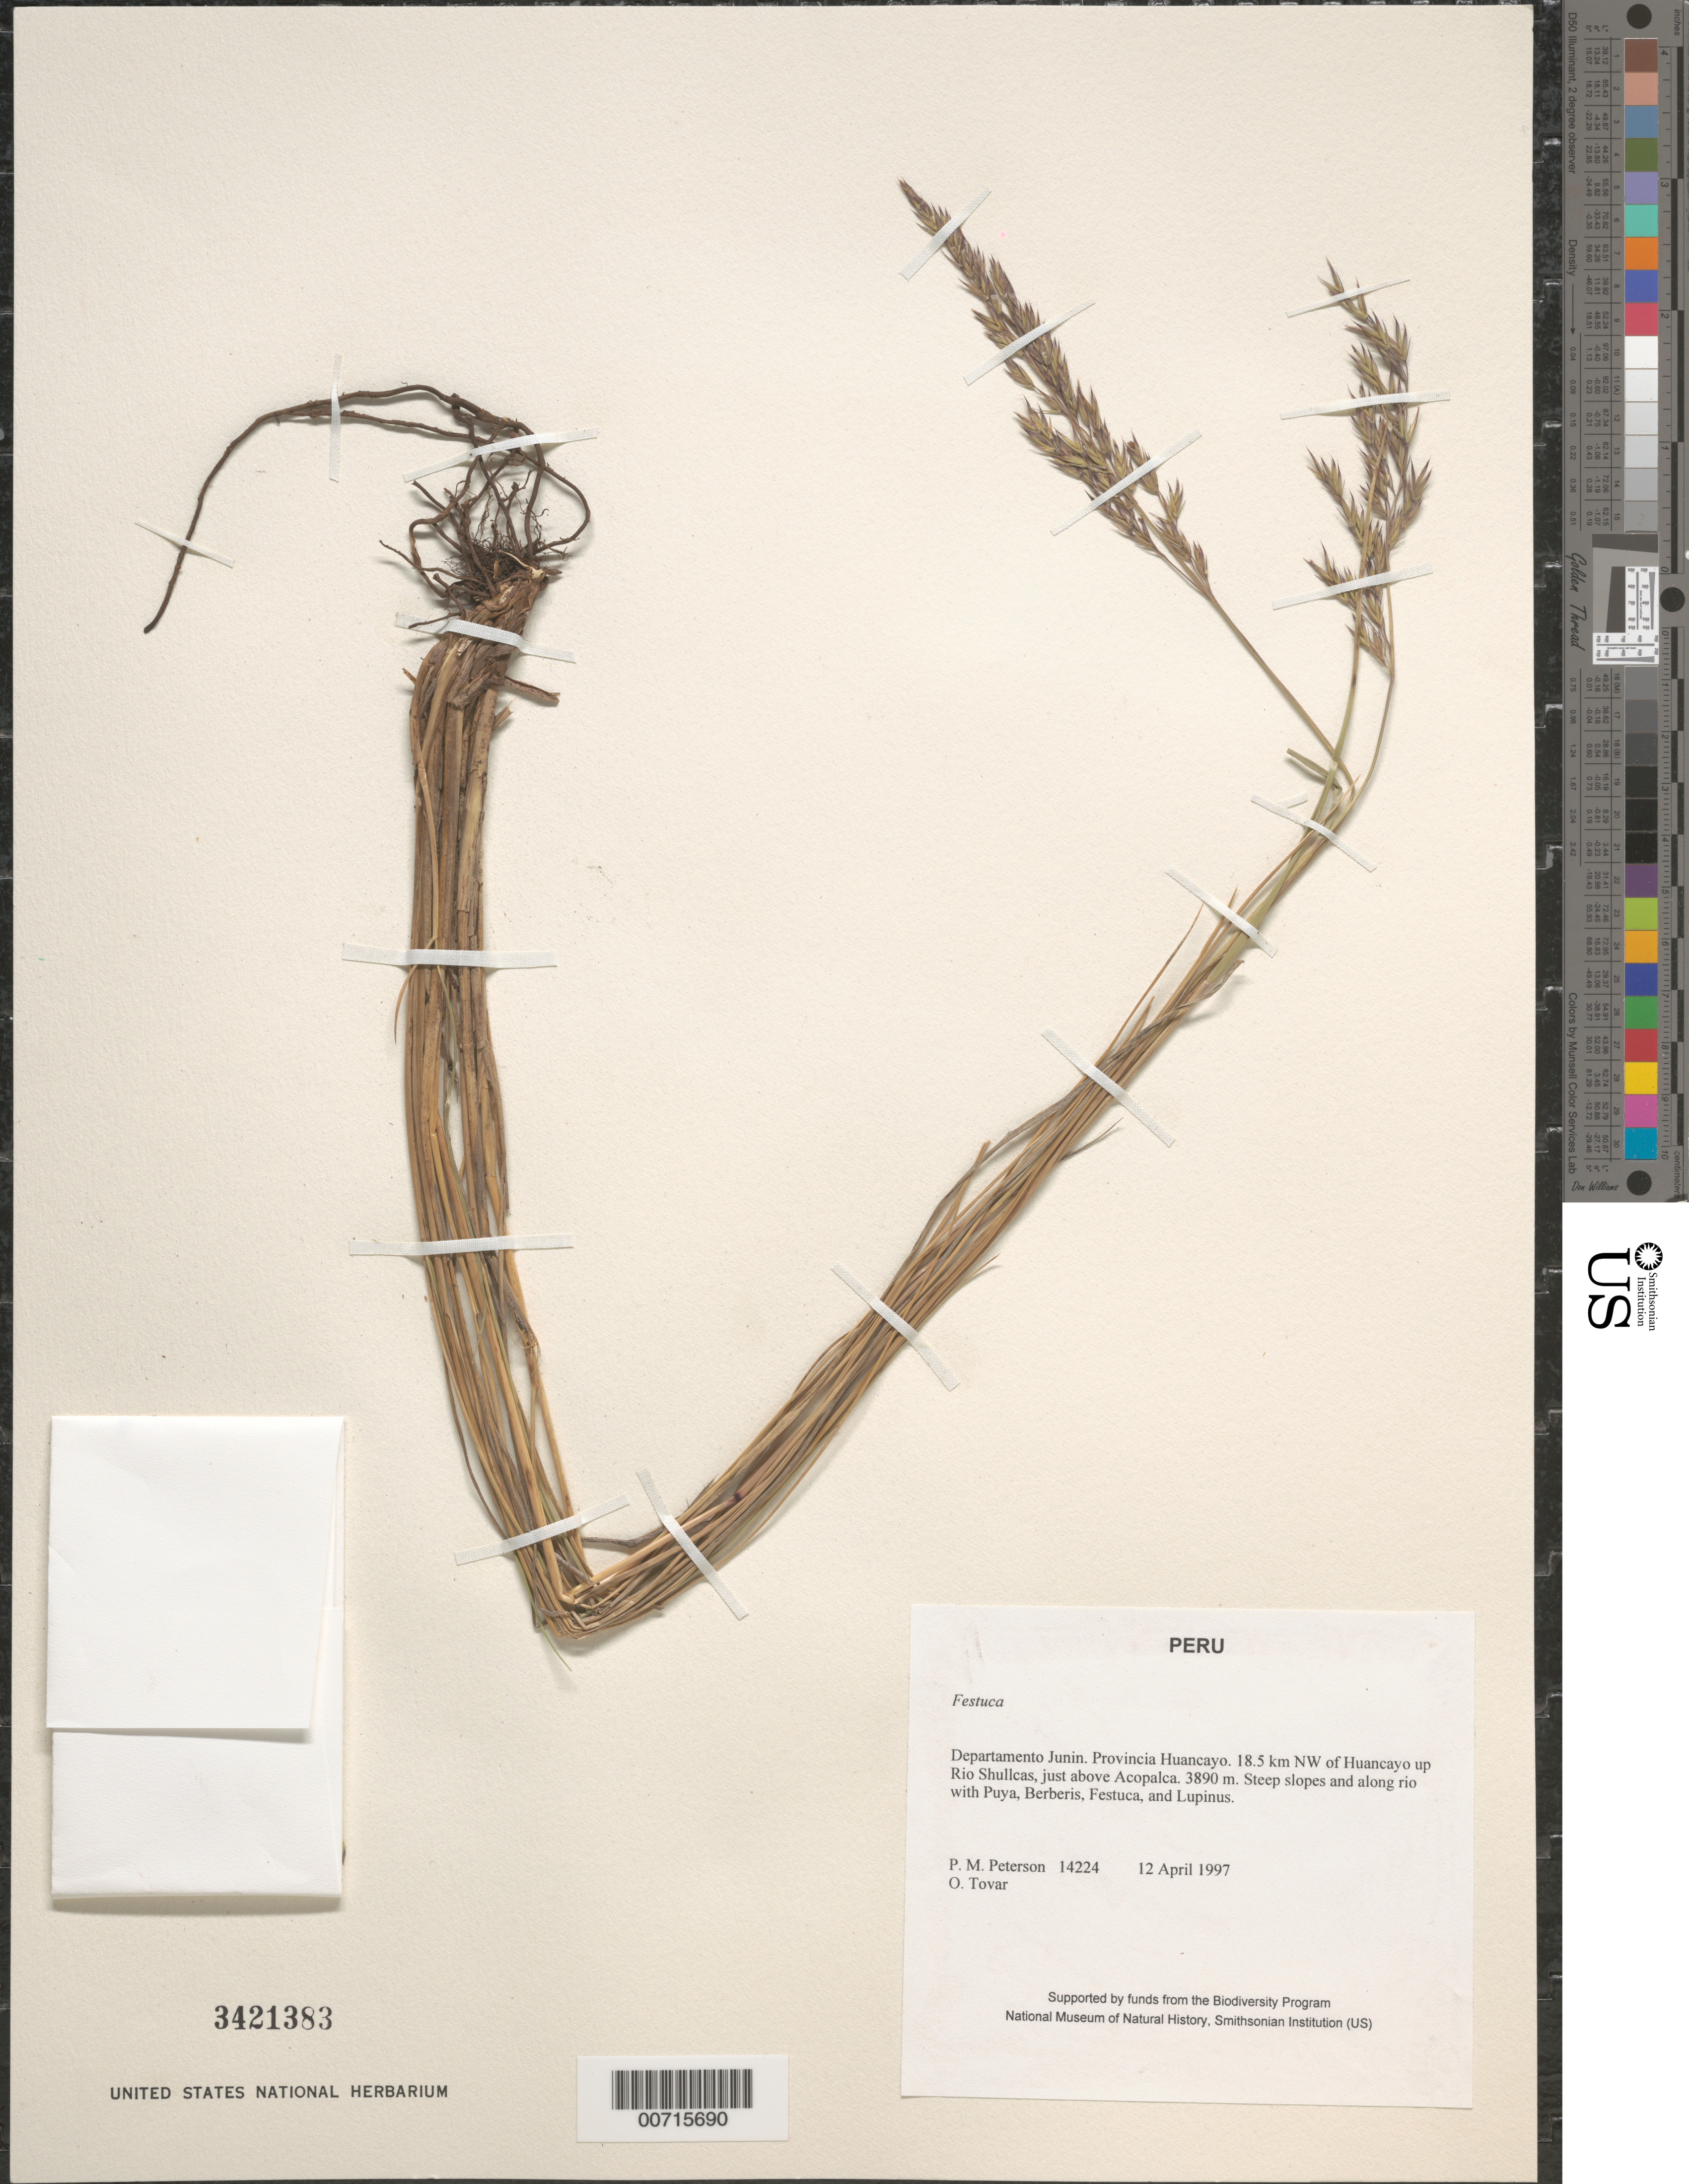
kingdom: Plantae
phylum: Tracheophyta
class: Liliopsida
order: Poales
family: Poaceae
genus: Festuca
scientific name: Festuca sp.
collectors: P. M. Peterson & Ó. Tovar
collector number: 14224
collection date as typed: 12 Apr 1997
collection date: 1997-04-12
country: Peru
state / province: Junín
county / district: Huancayo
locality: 18.5 km NW of Huancayo up Rio Shullcas, just above Acopalca.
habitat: Steep slopes and along rio with Puya, Berberis, Festuca, and Lupinus.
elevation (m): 3890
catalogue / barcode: US 3421383